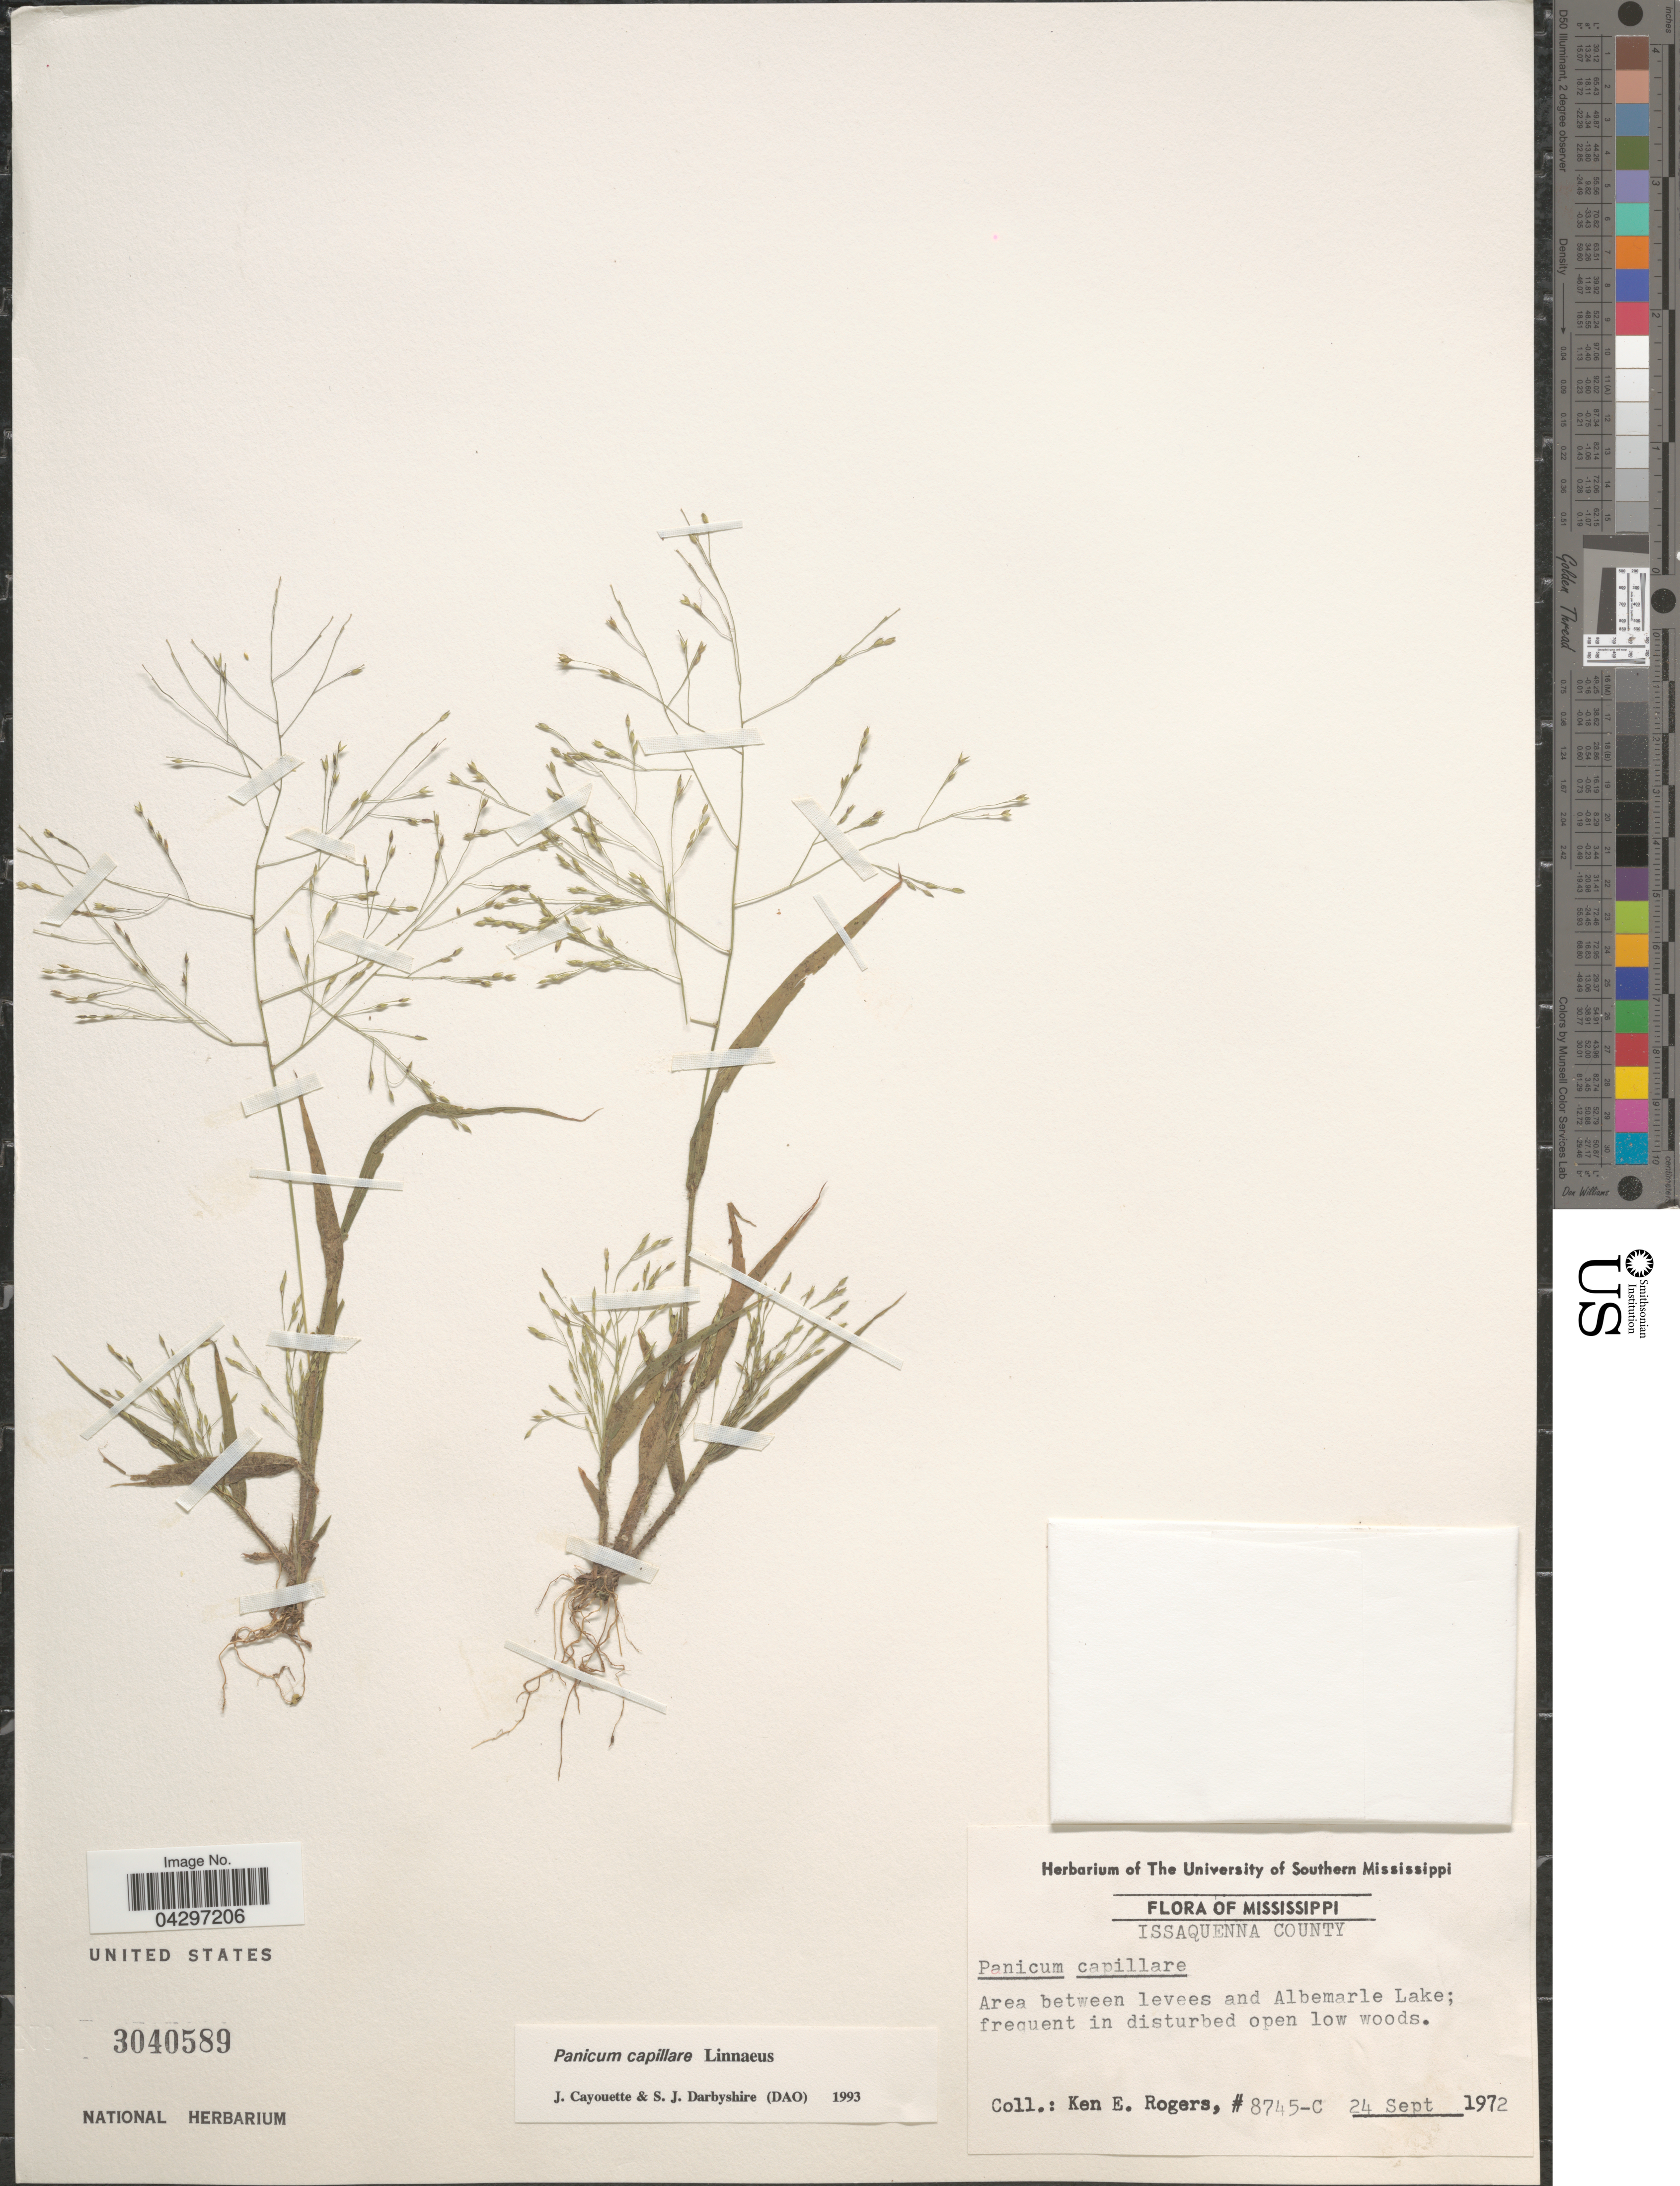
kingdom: Plantae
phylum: Tracheophyta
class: Liliopsida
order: Poales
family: Poaceae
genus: Panicum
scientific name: Panicum capillare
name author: L.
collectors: K. Rogers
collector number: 8745-C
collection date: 1972-09-24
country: United States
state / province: Mississippi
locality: Issaquenna County. Area between levees and Albemarle Lake; frequent in disturbed open low woods.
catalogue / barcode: US 3040589